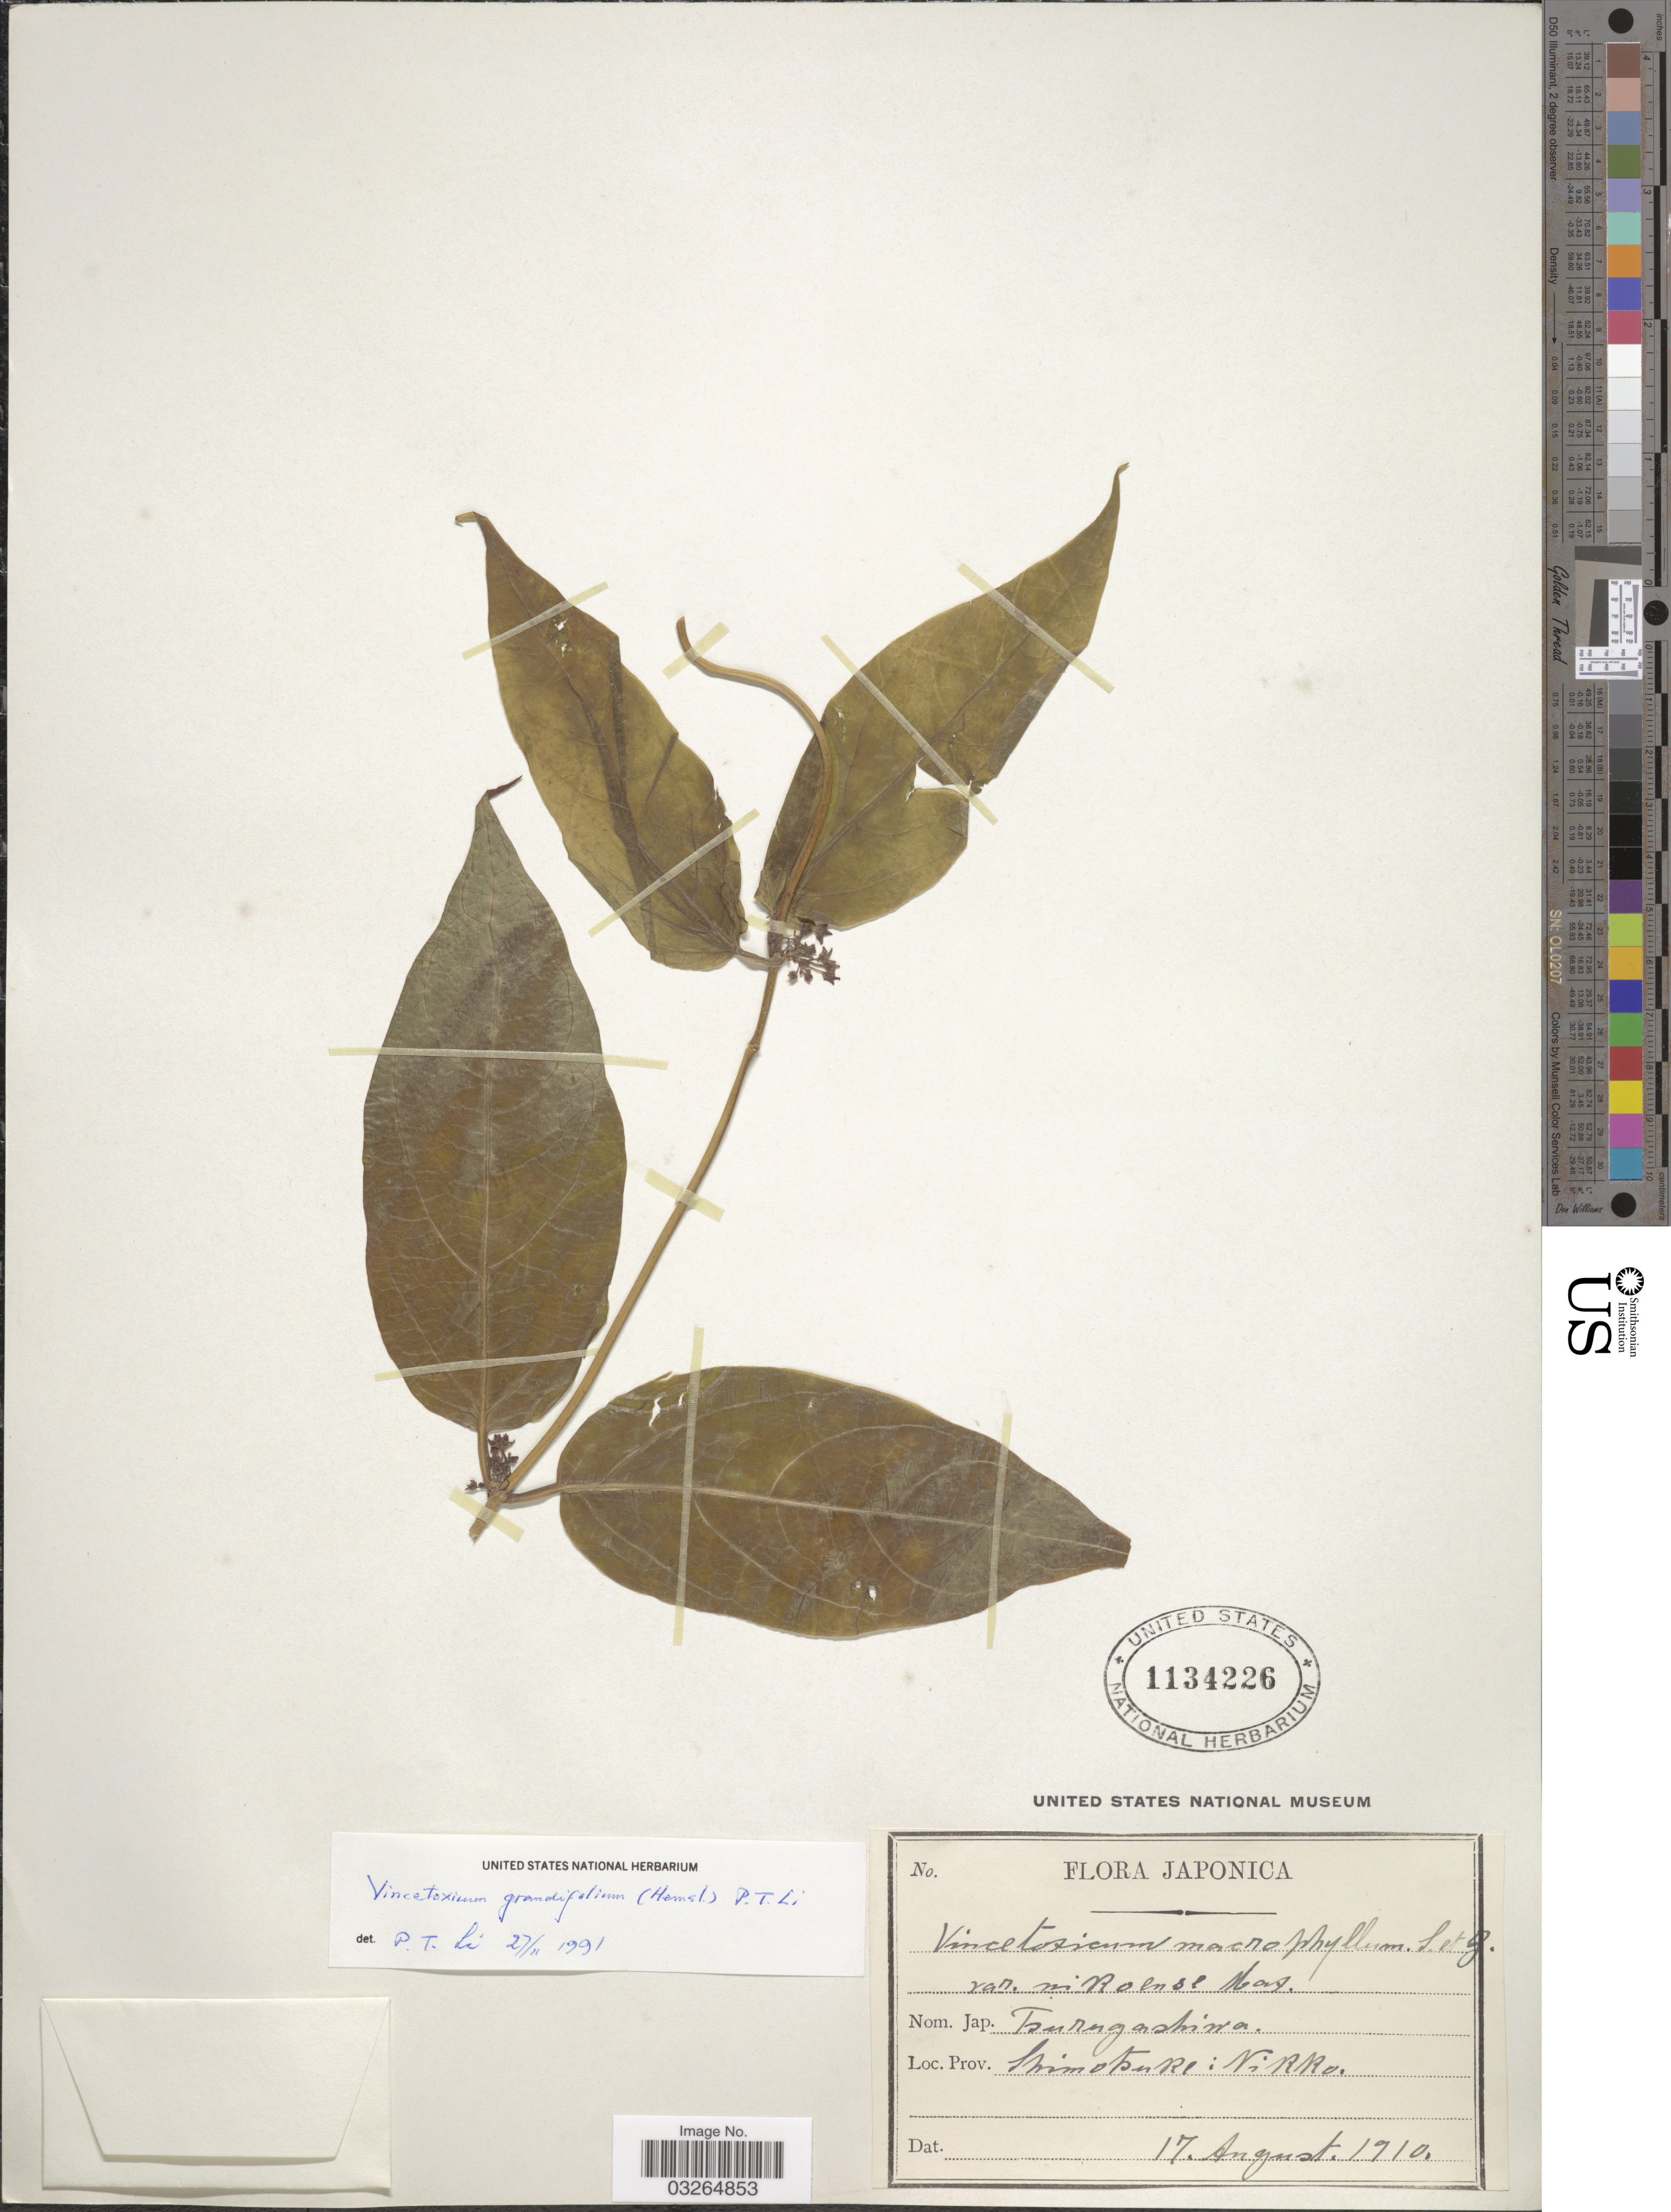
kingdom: Plantae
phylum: Tracheophyta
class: Magnoliopsida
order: Gentianales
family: Apocynaceae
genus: Cynanchum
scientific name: Cynanchum grandifolium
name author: Hemsl.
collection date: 1910-08-17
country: Japan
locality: Shimotsuki: Nikko.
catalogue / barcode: US 1134226